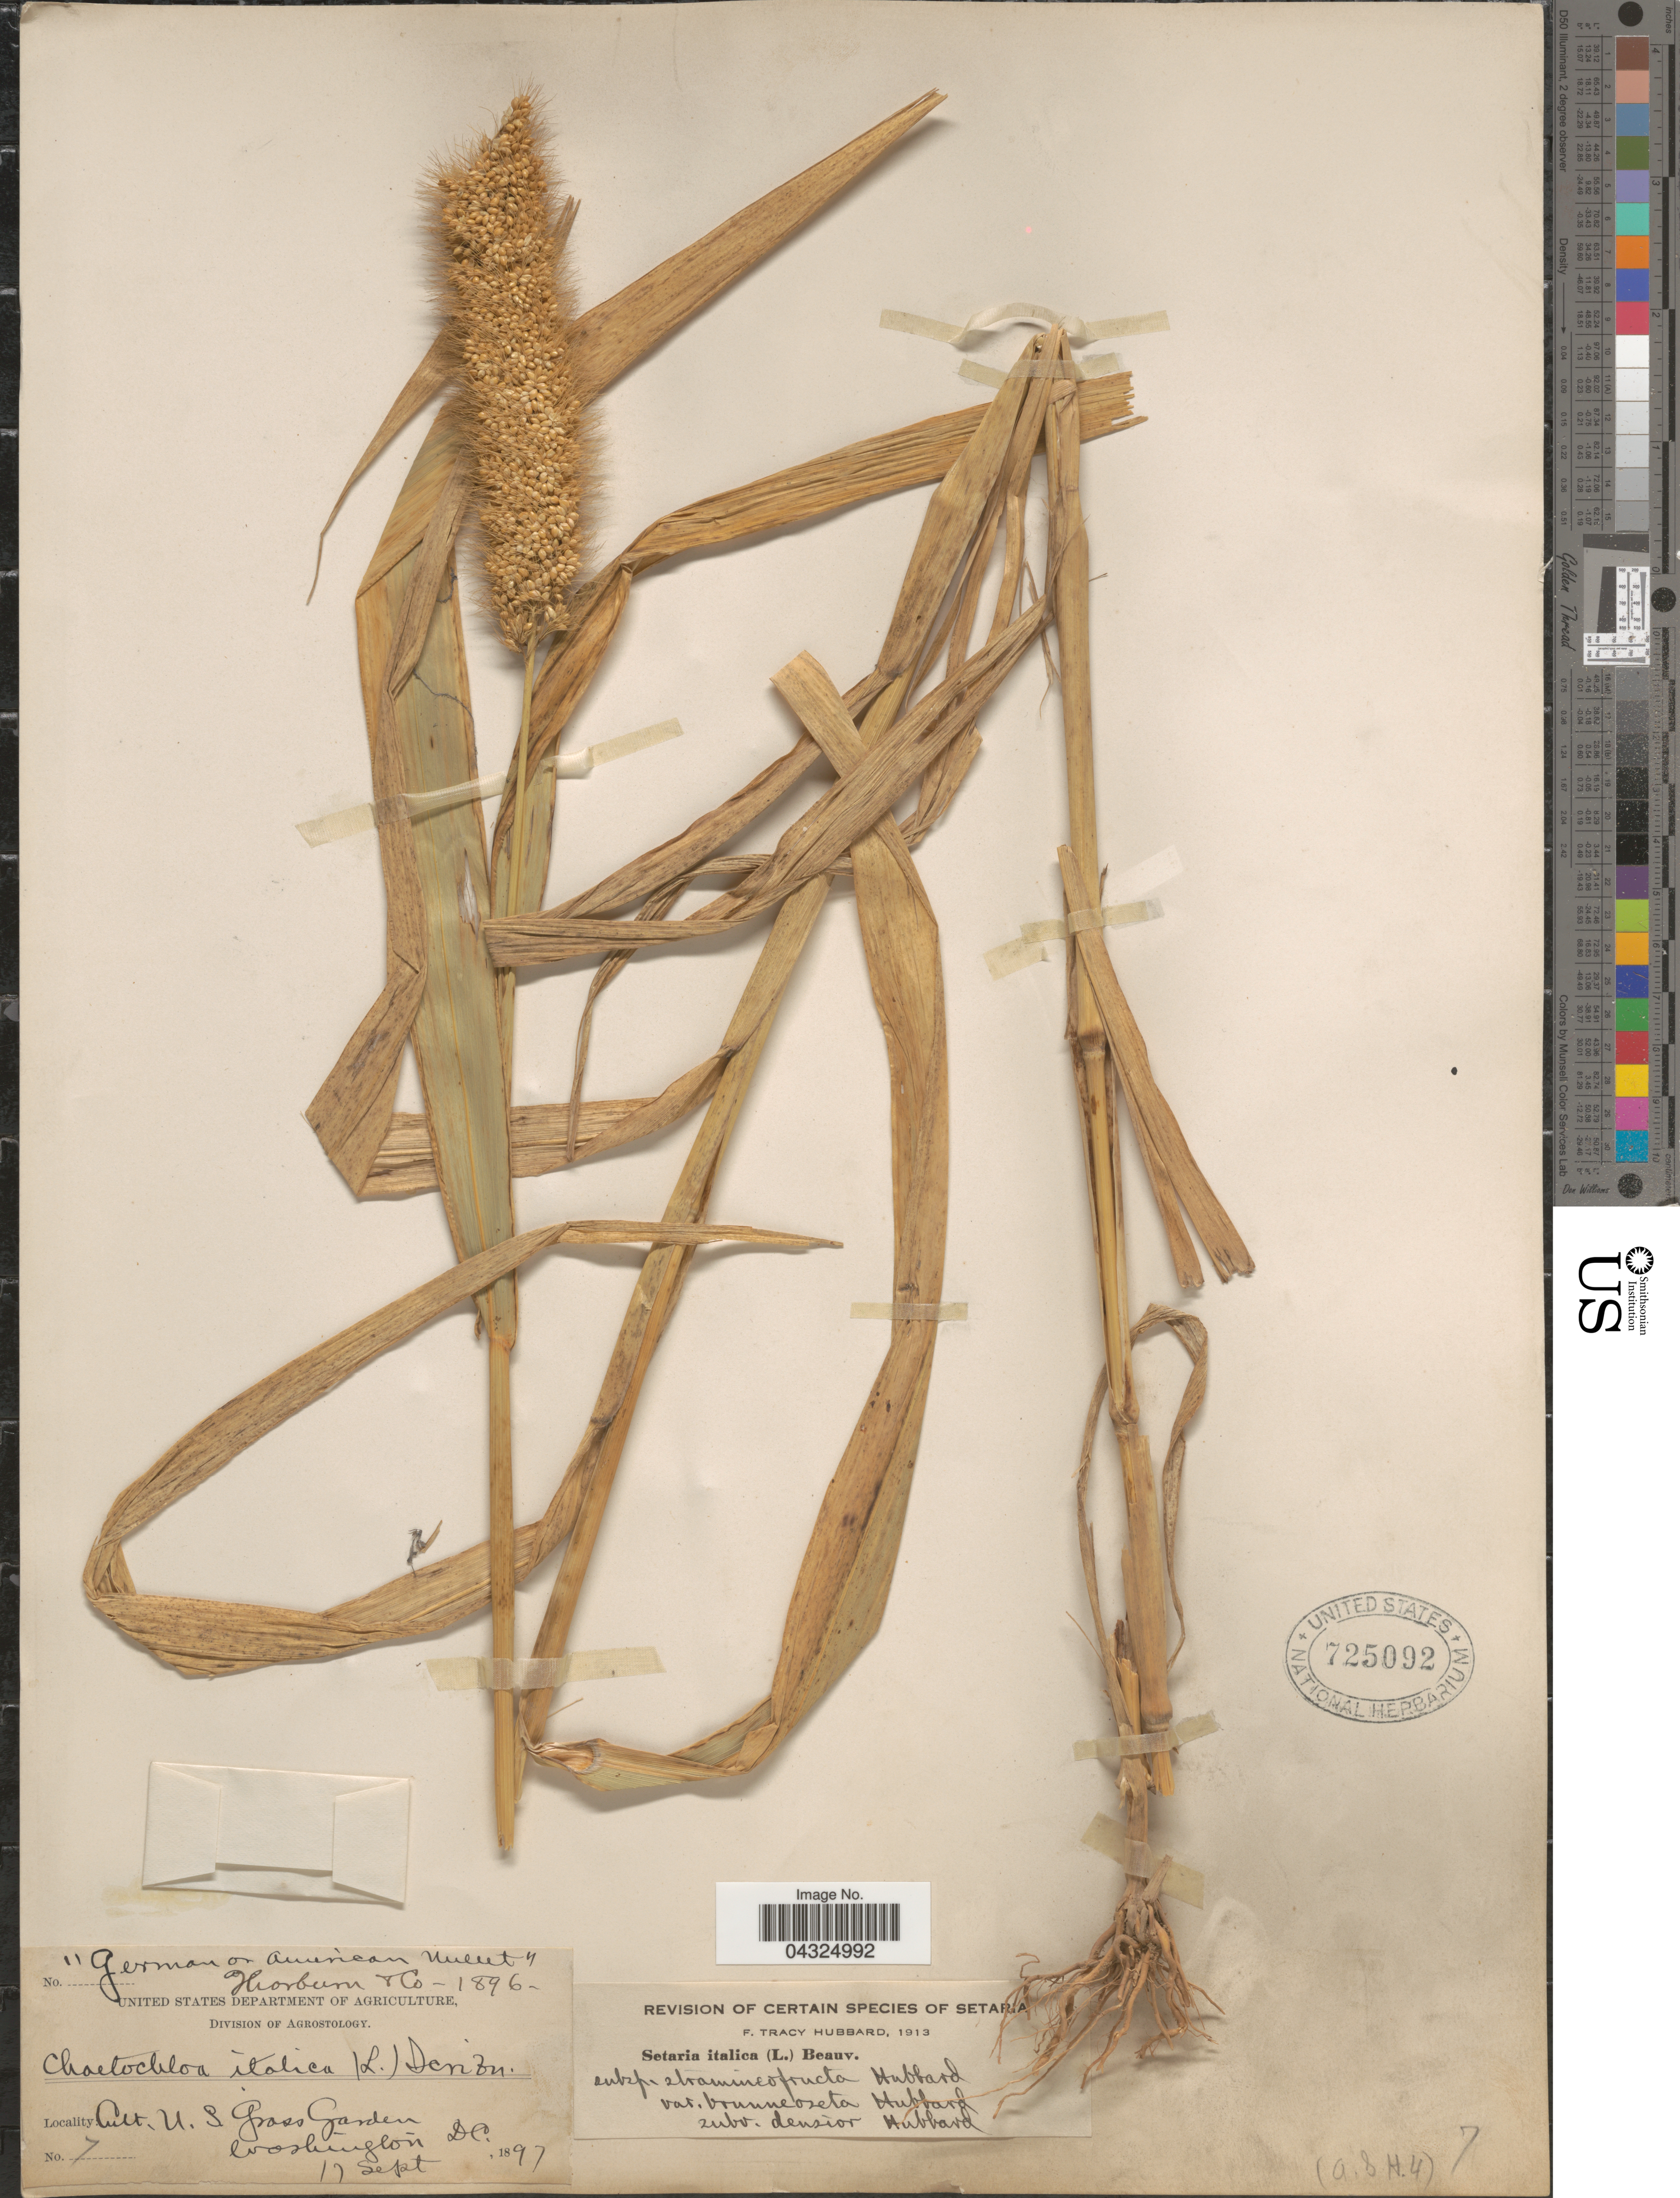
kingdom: Plantae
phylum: Tracheophyta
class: Liliopsida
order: Poales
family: Poaceae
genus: Setaria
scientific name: Setaria italica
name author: (L.) P. Beauv.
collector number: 7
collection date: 1897-09-17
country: United States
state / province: District of Columbia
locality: Cult. U. S. Grass Garden. Washington DC.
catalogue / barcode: US 725092